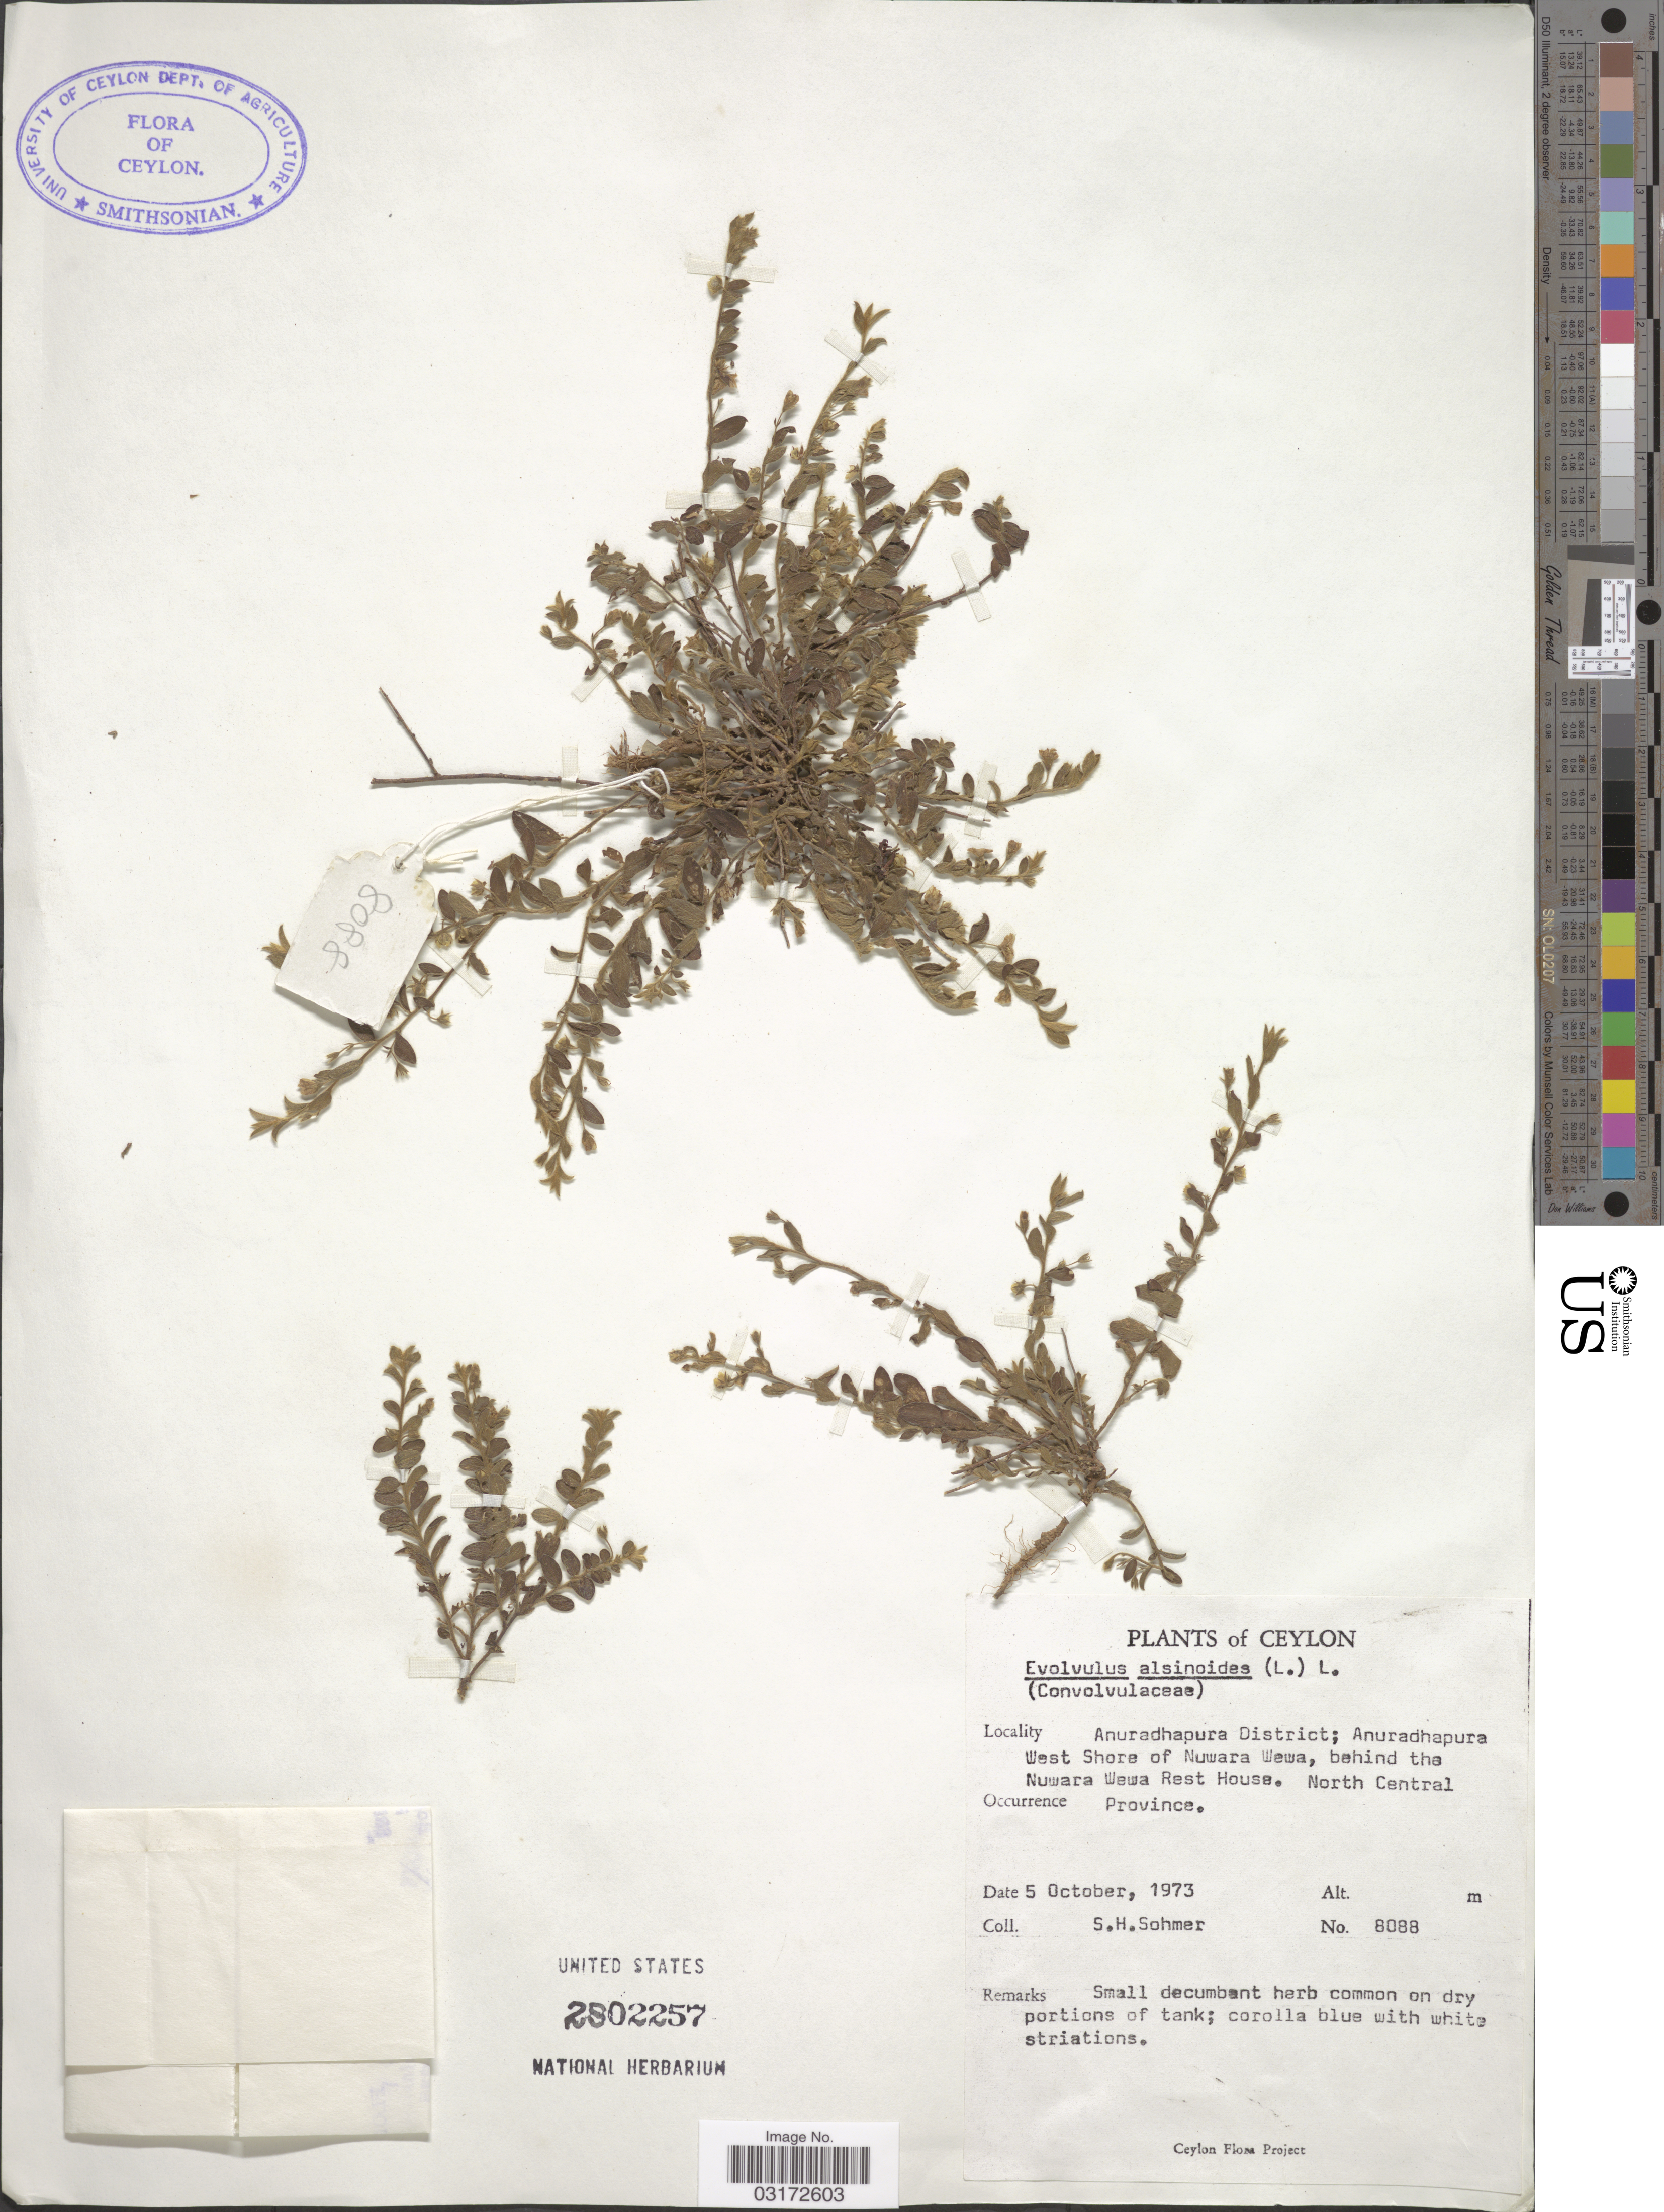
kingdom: Plantae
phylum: Tracheophyta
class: Magnoliopsida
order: Solanales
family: Convolvulaceae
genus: Evolvulus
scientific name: Evolvulus alsinoides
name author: (L.) L.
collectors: S. H. Sohmer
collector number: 8088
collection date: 1973-10-05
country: Sri Lanka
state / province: North Central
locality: Ceylon. Anuradhapura District; Anuradhapura West Shore of Nuwara Wewa, behind the Nuwara Wewa Rest House. North Central Province.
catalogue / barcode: US 2802257